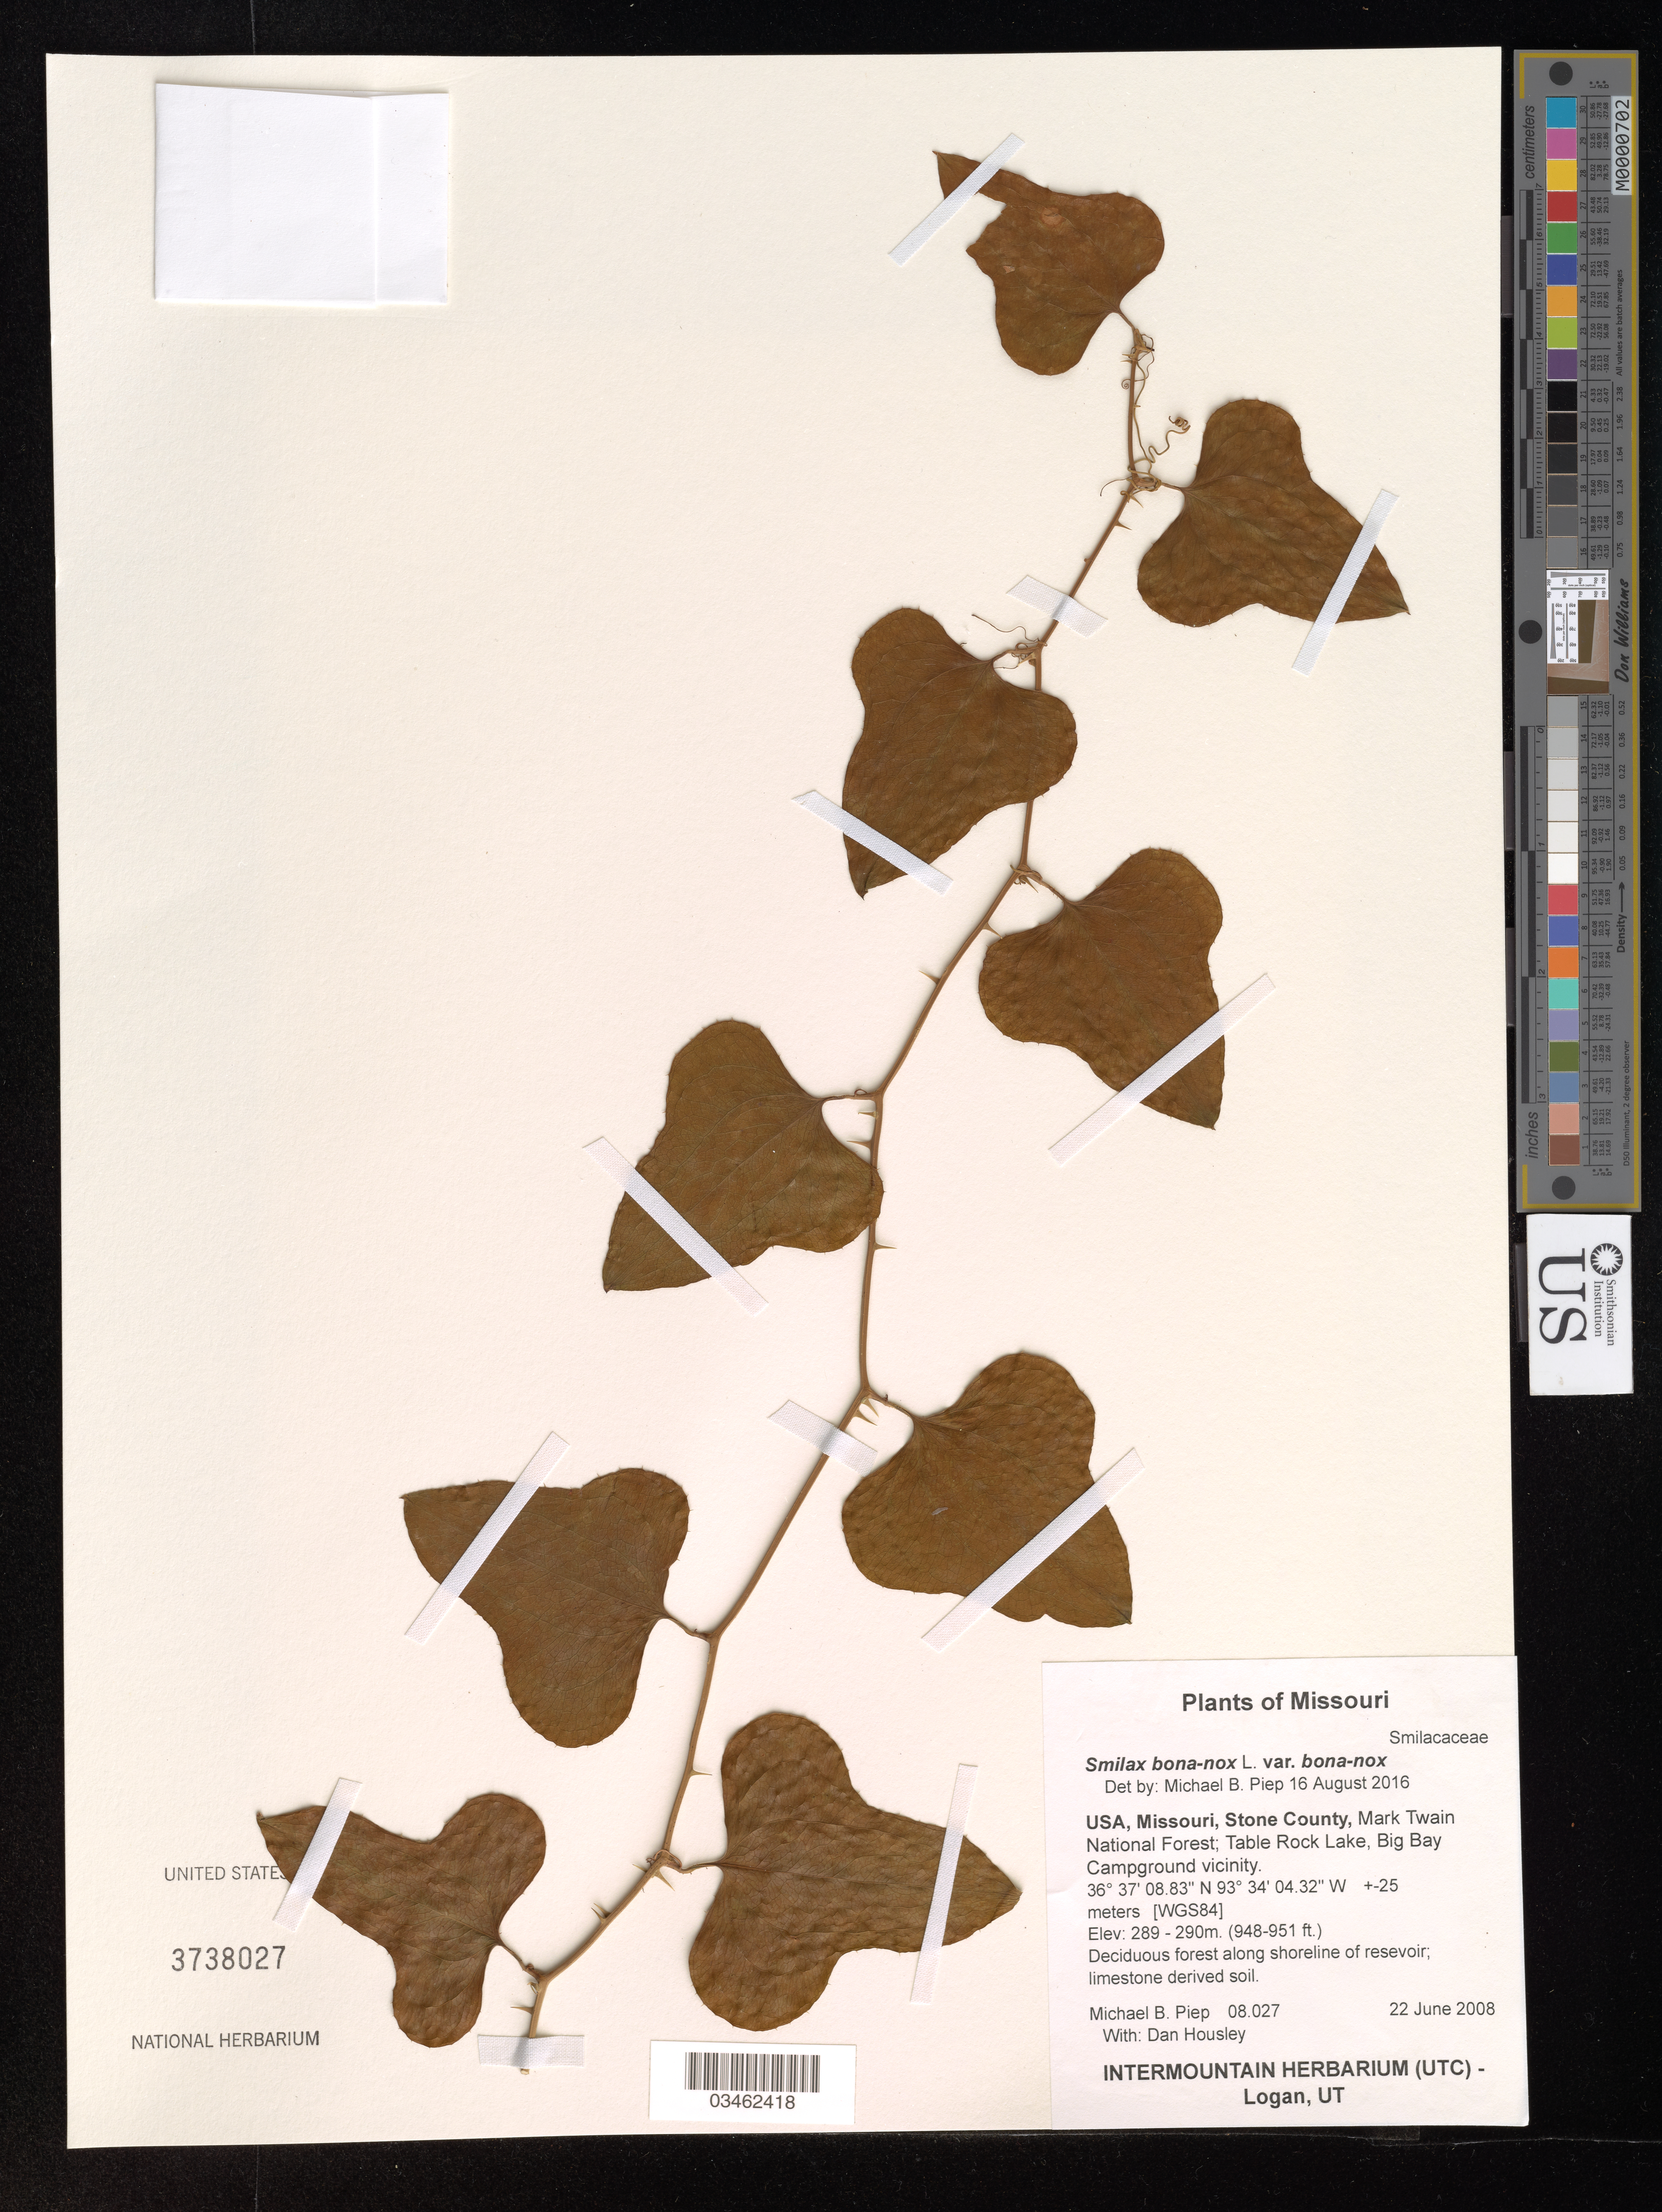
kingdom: Plantae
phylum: Tracheophyta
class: Liliopsida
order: Liliales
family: Smilacaceae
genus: Smilax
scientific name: Smilax bona-nox var. bona-nox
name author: L.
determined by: Piep, M. B.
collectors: M. Piep & D. Housley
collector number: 08.027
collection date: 2008-06-22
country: United States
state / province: Missouri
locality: Stone County, Mark Twain National Forest; Table Rock Lake, Big Bay Campground vicinity. +-25 meters [WGS84].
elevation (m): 289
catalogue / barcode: US 3738027